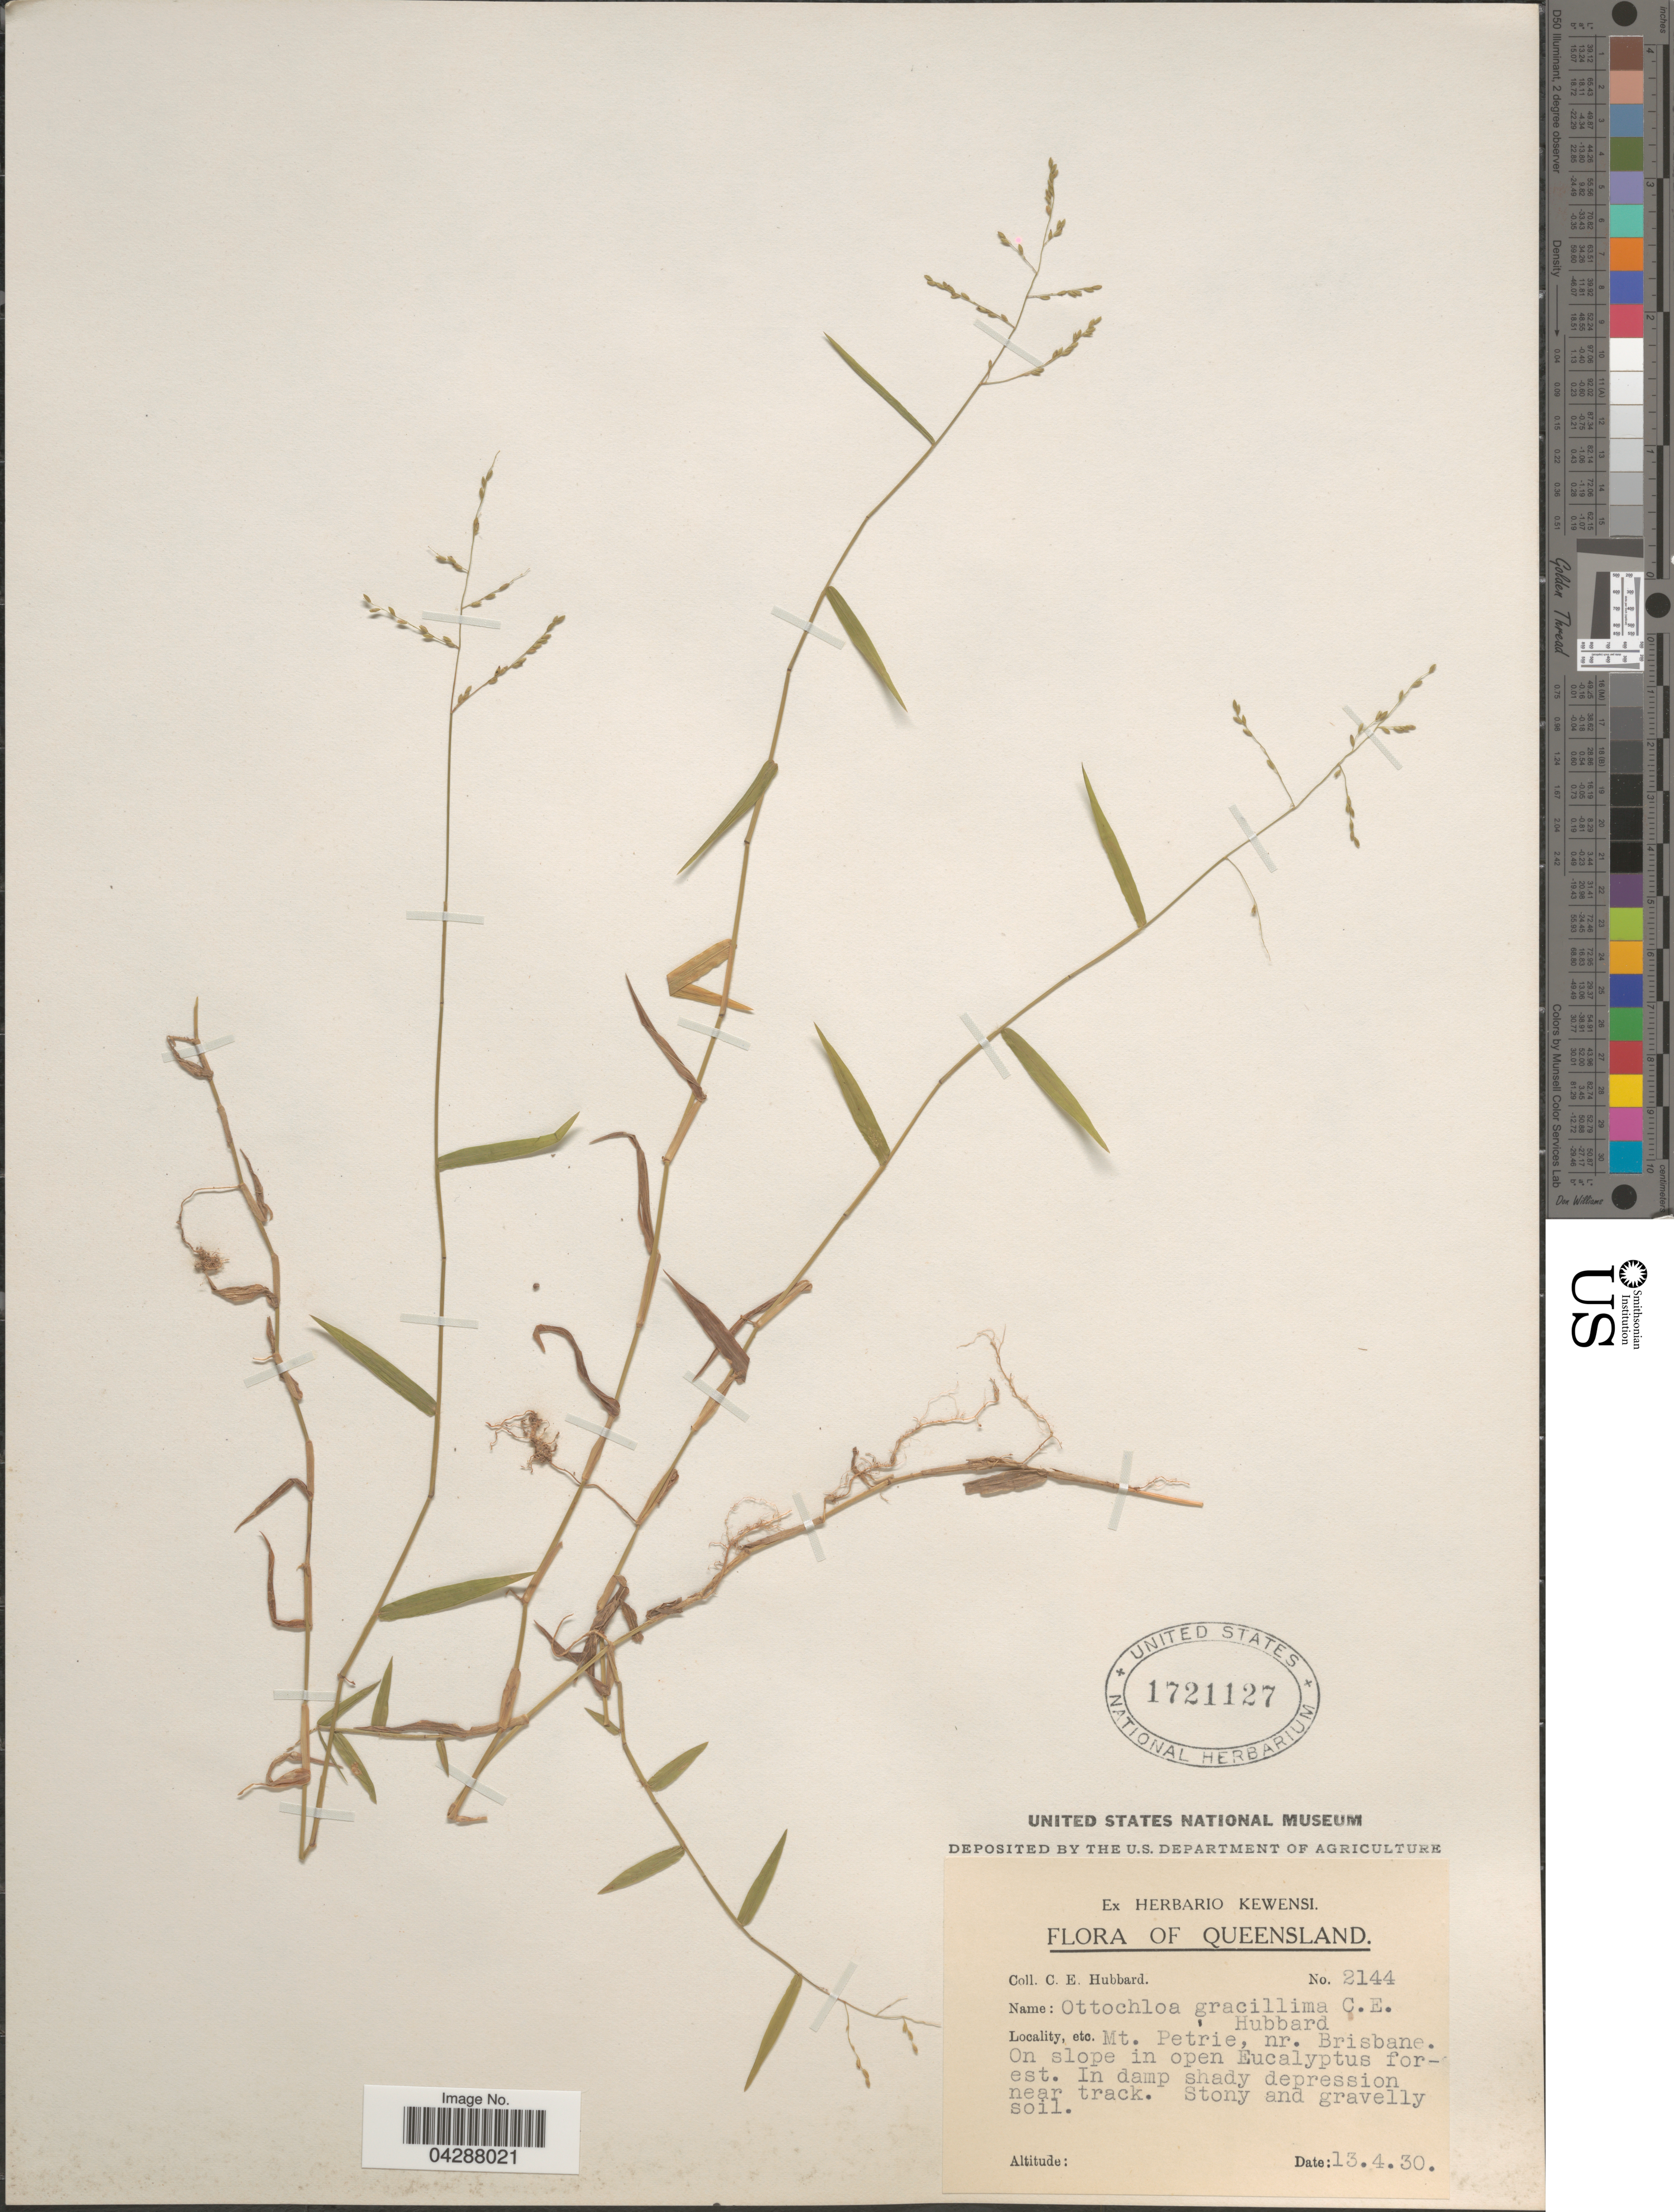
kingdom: Plantae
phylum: Tracheophyta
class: Liliopsida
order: Poales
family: Poaceae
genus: Ottochloa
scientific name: Ottochloa gracillima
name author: C.E. Hubb.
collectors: C. E. Hubbard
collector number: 2144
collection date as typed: Transcribed d/m/y: 13/4/30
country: Australia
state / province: Queensland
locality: Mt. Petrie, nr. Brisbane.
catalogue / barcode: US 1721127